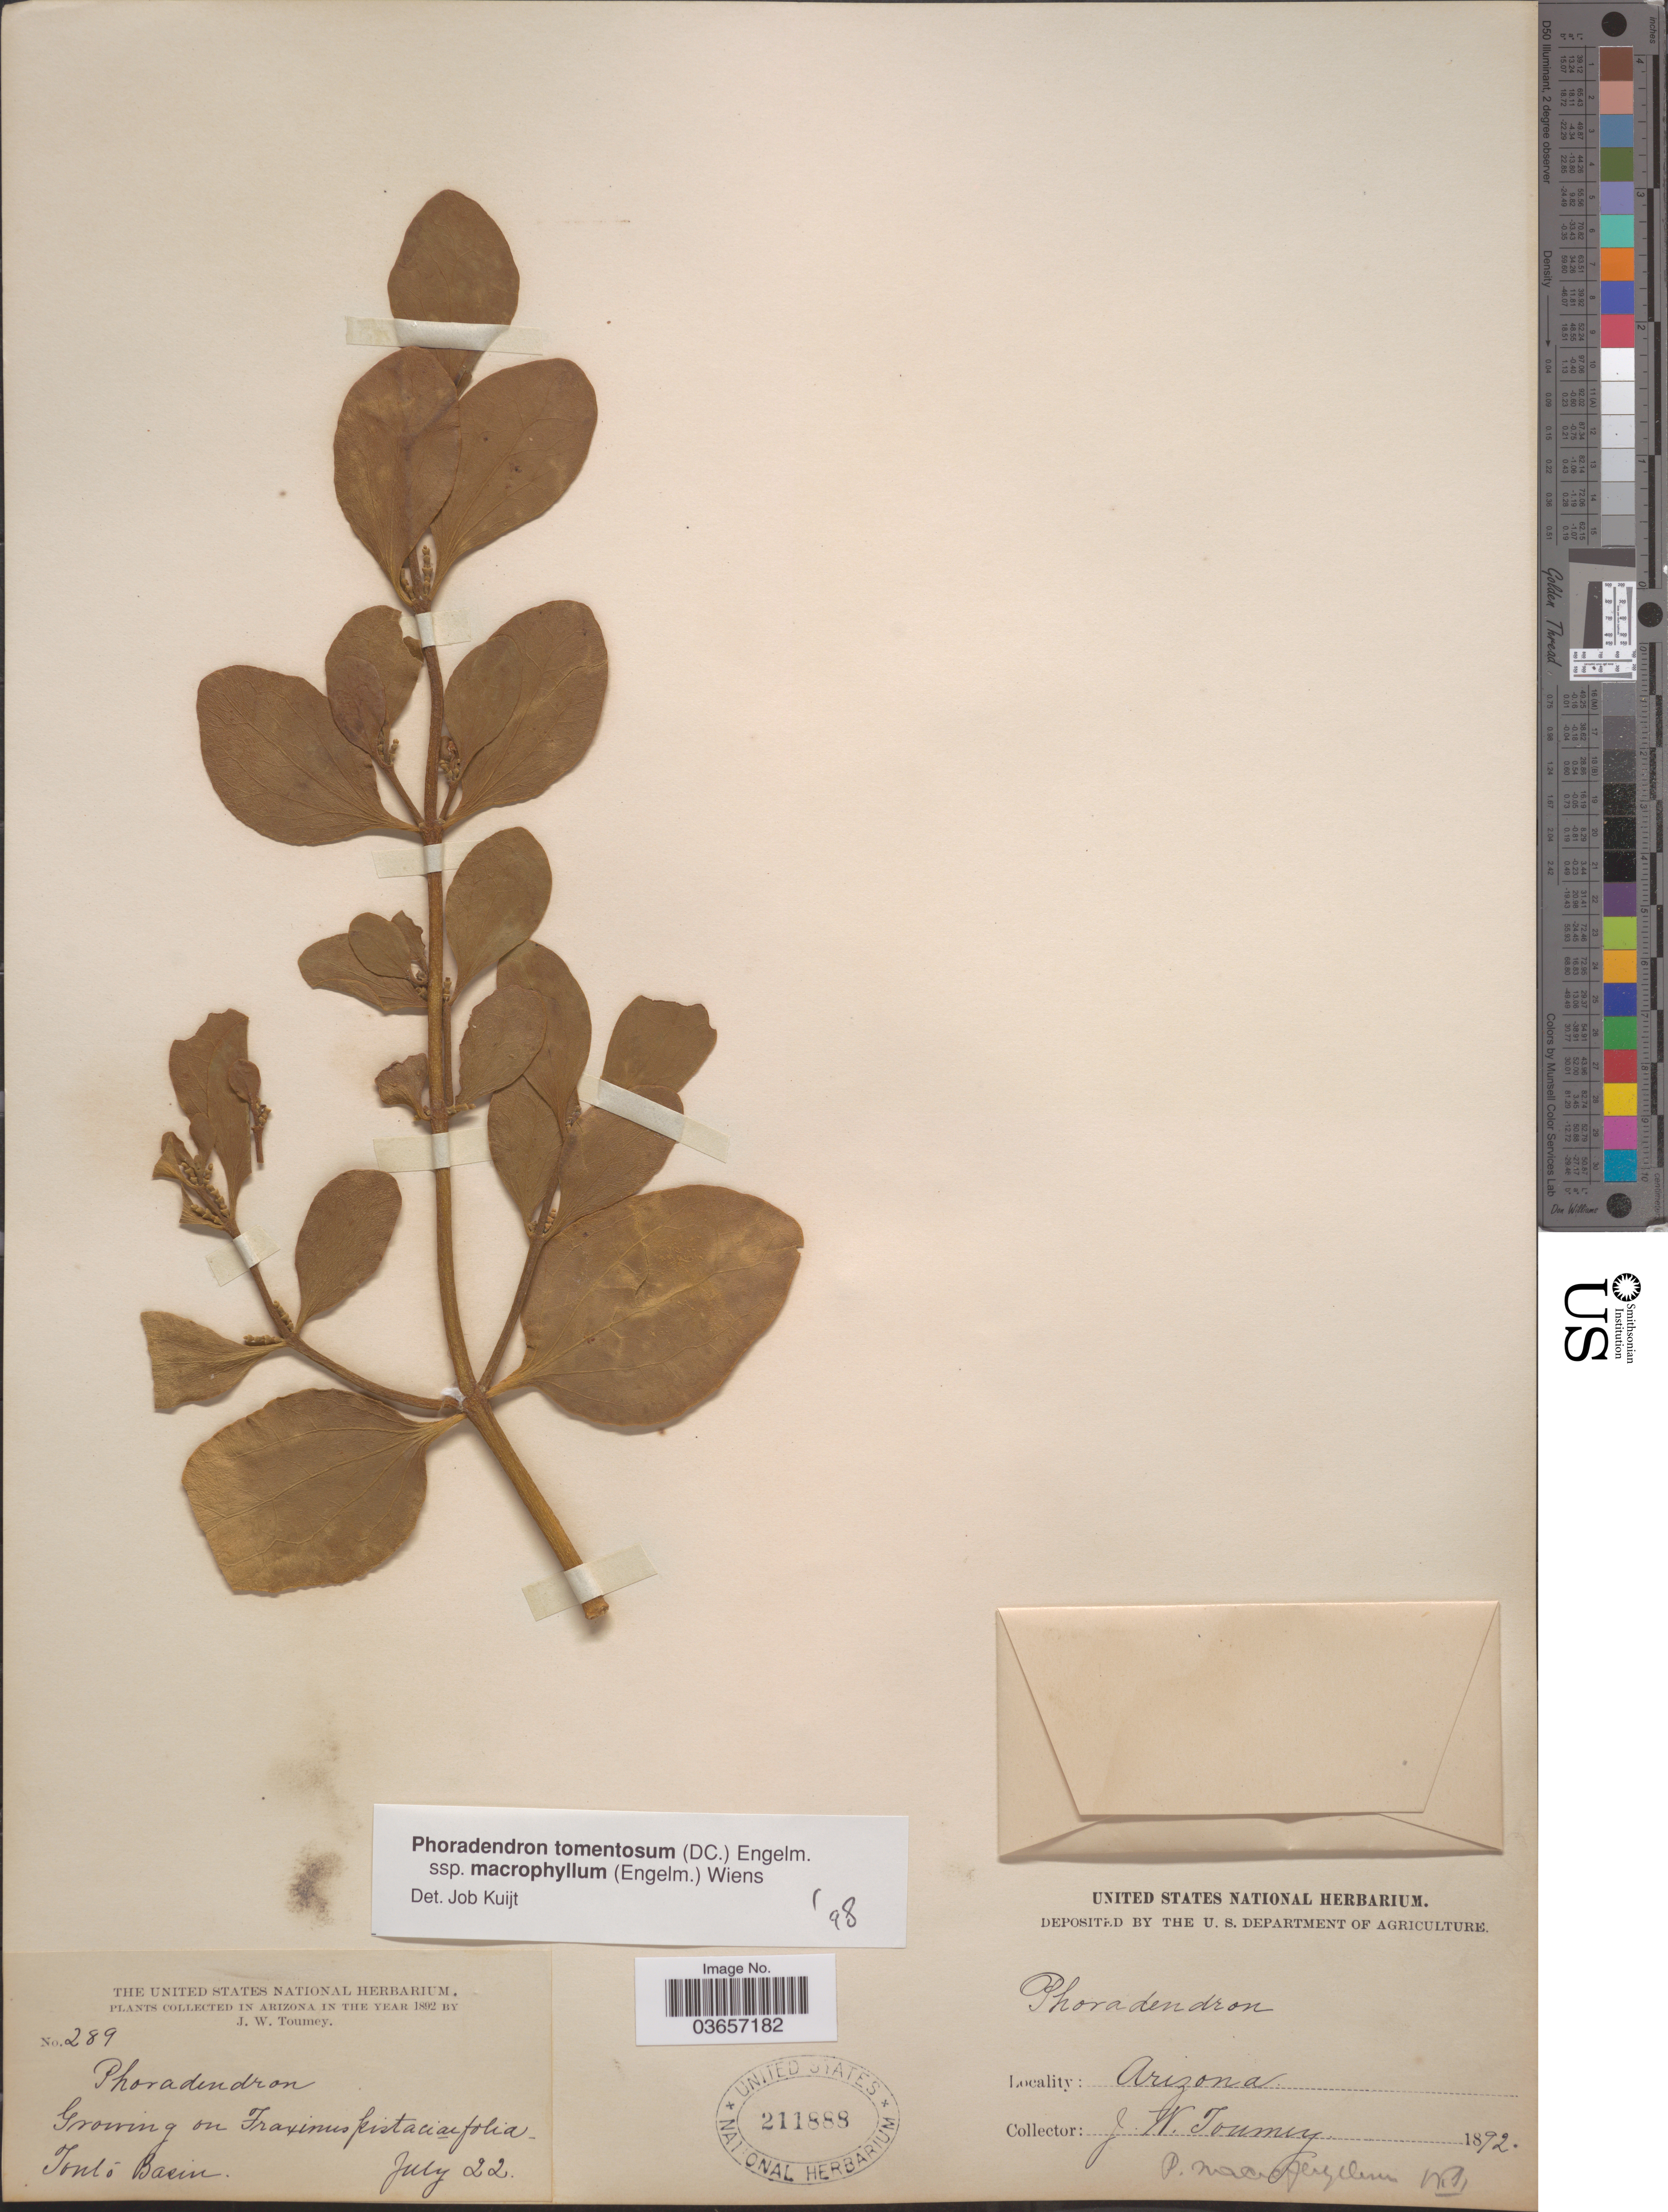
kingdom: Plantae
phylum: Tracheophyta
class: Magnoliopsida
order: Santalales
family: Viscaceae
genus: Phoradendron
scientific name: Phoradendron tomentosum subsp. macrophyllum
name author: DC.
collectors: J. W. Toumey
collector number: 289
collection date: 1892-07-22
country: United States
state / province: Arizona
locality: Tonto Basin.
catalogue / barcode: US 211888